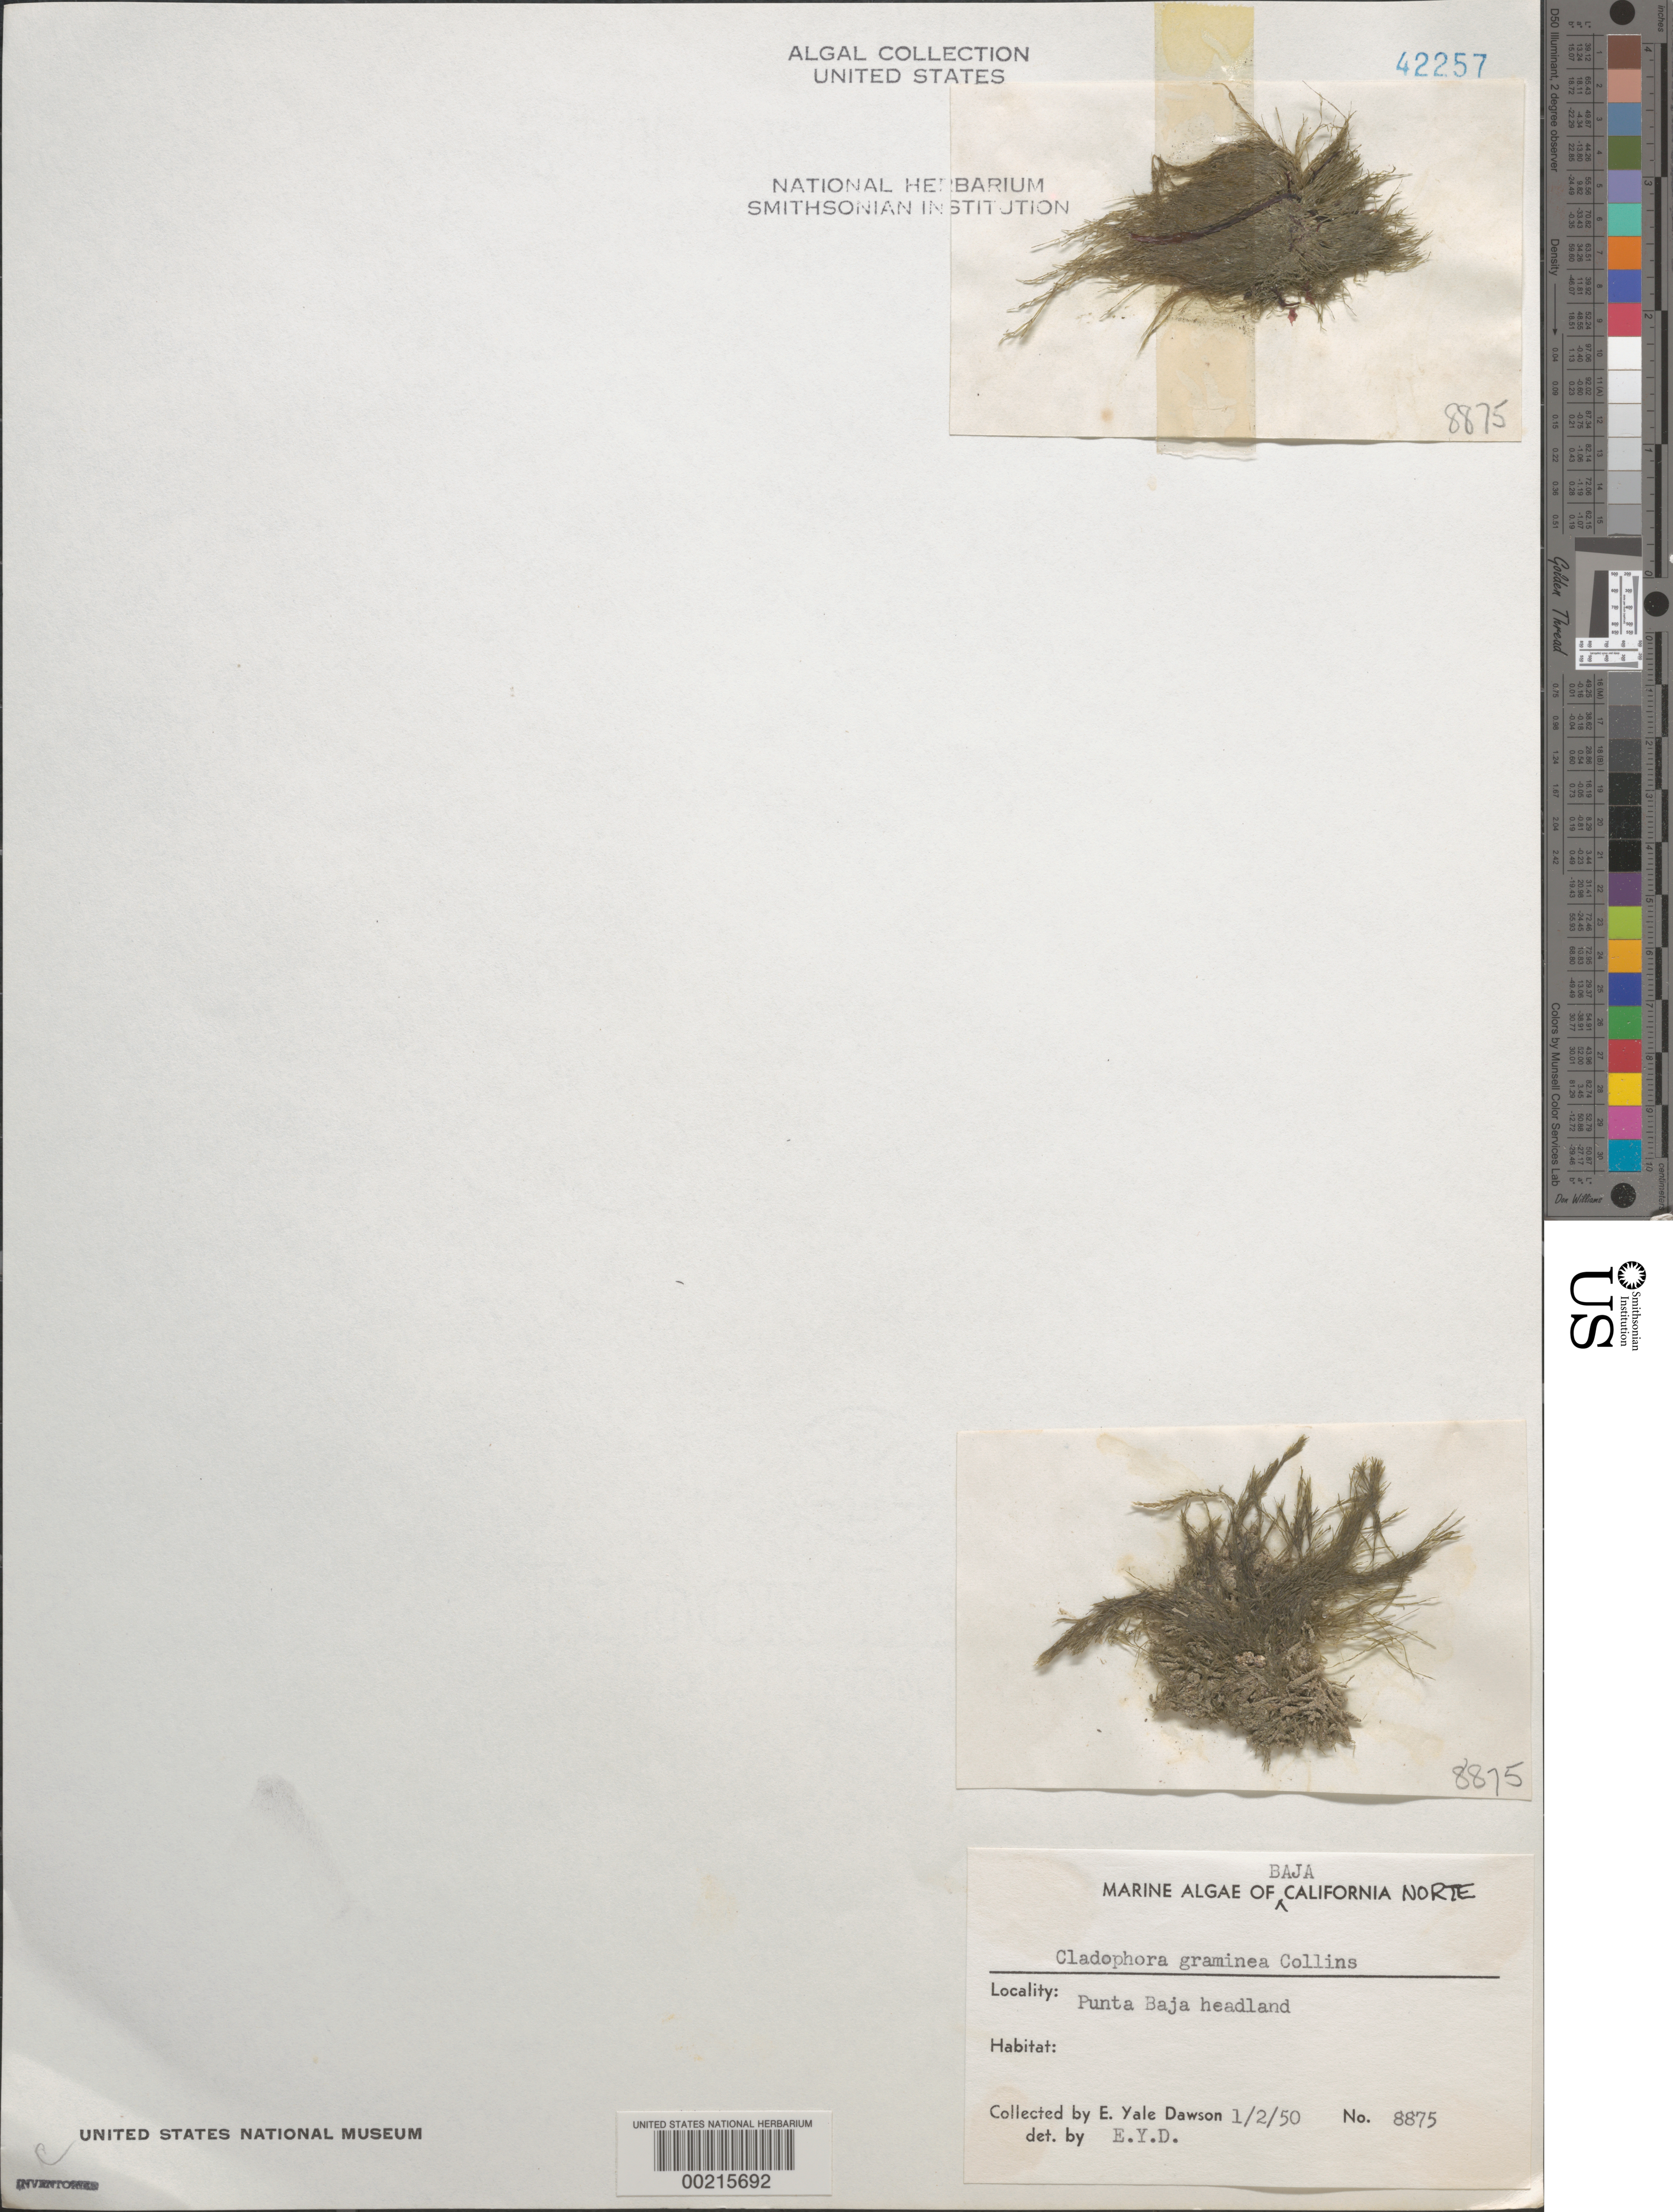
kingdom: Plantae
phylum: Chlorophyta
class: Ulvophyceae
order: Cladophorales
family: Cladophoraceae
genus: Cladophora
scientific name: Cladophora graminea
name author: Collins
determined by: Dawson, E. Y.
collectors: E. Y. Dawson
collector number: EYD 8875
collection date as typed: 02 Jan 1950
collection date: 1950-01-02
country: Mexico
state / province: Baja California Norte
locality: Punta Baja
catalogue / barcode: US 42257